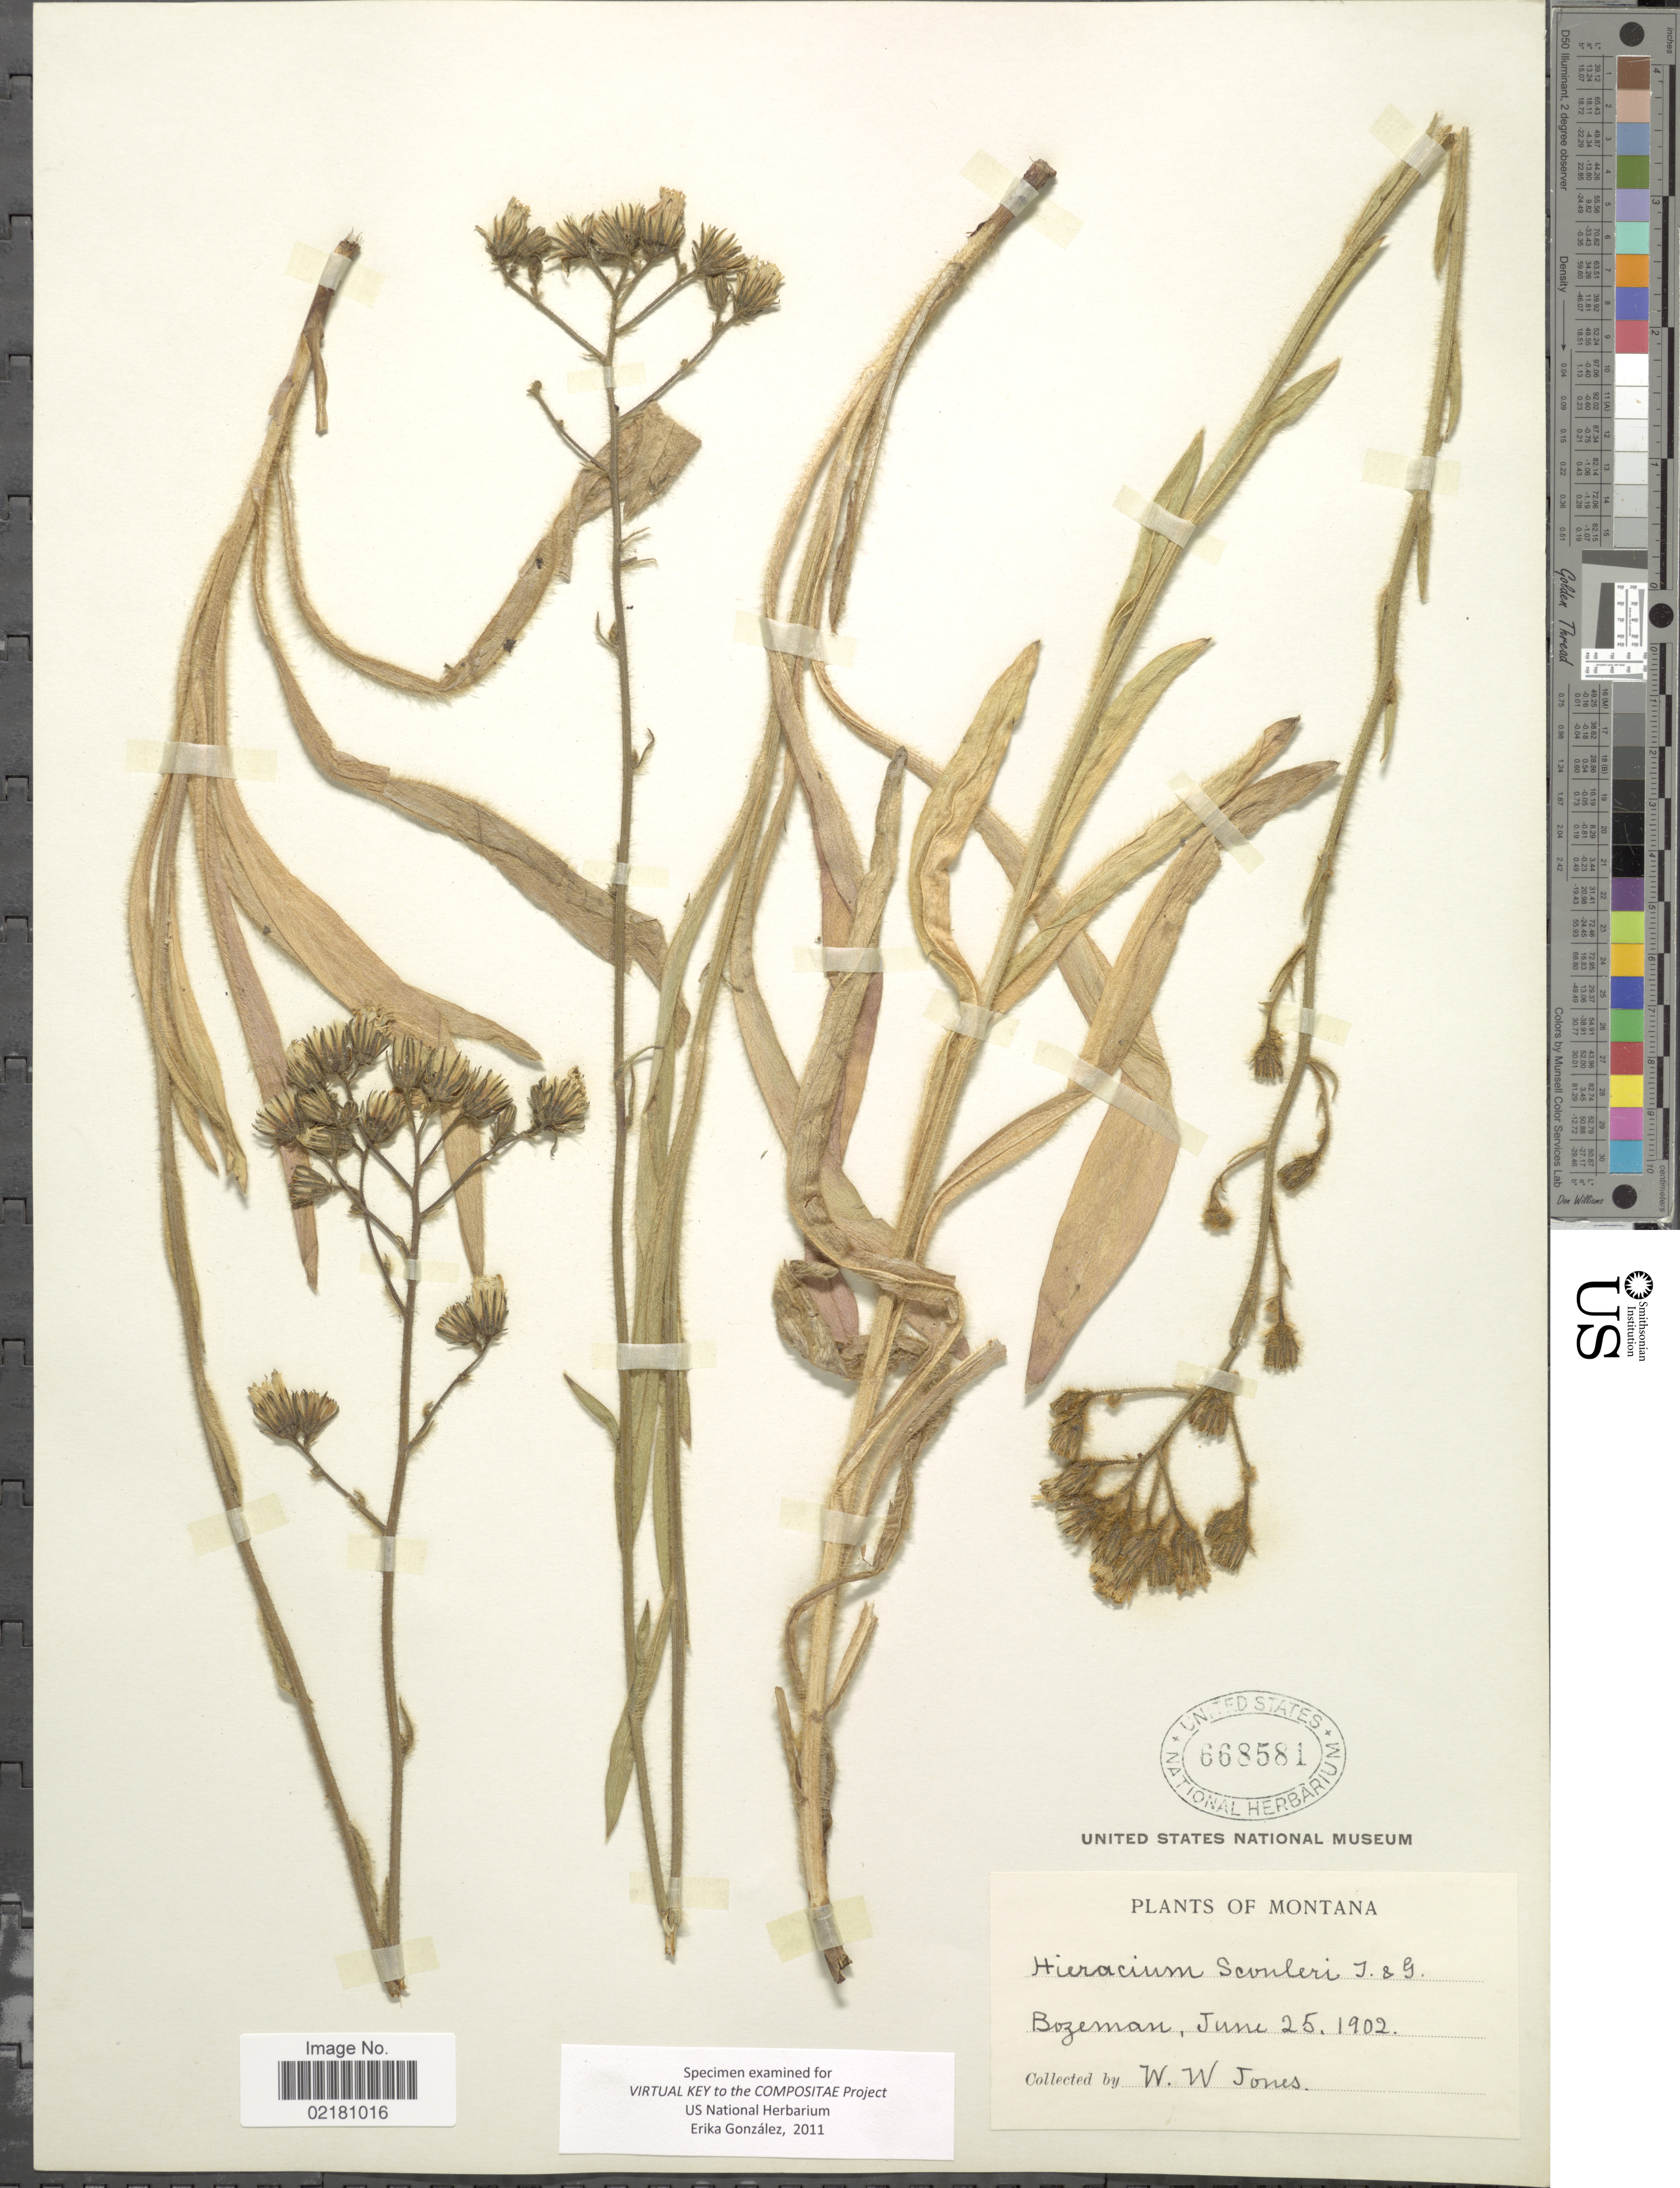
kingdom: Plantae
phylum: Tracheophyta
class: Magnoliopsida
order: Asterales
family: Asteraceae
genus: Hieracium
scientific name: Hieracium scouleri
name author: Hook.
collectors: W. W. Jones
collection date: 1902-06-25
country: United States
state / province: Montana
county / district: Gallatin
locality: Bozeman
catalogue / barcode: US 668581